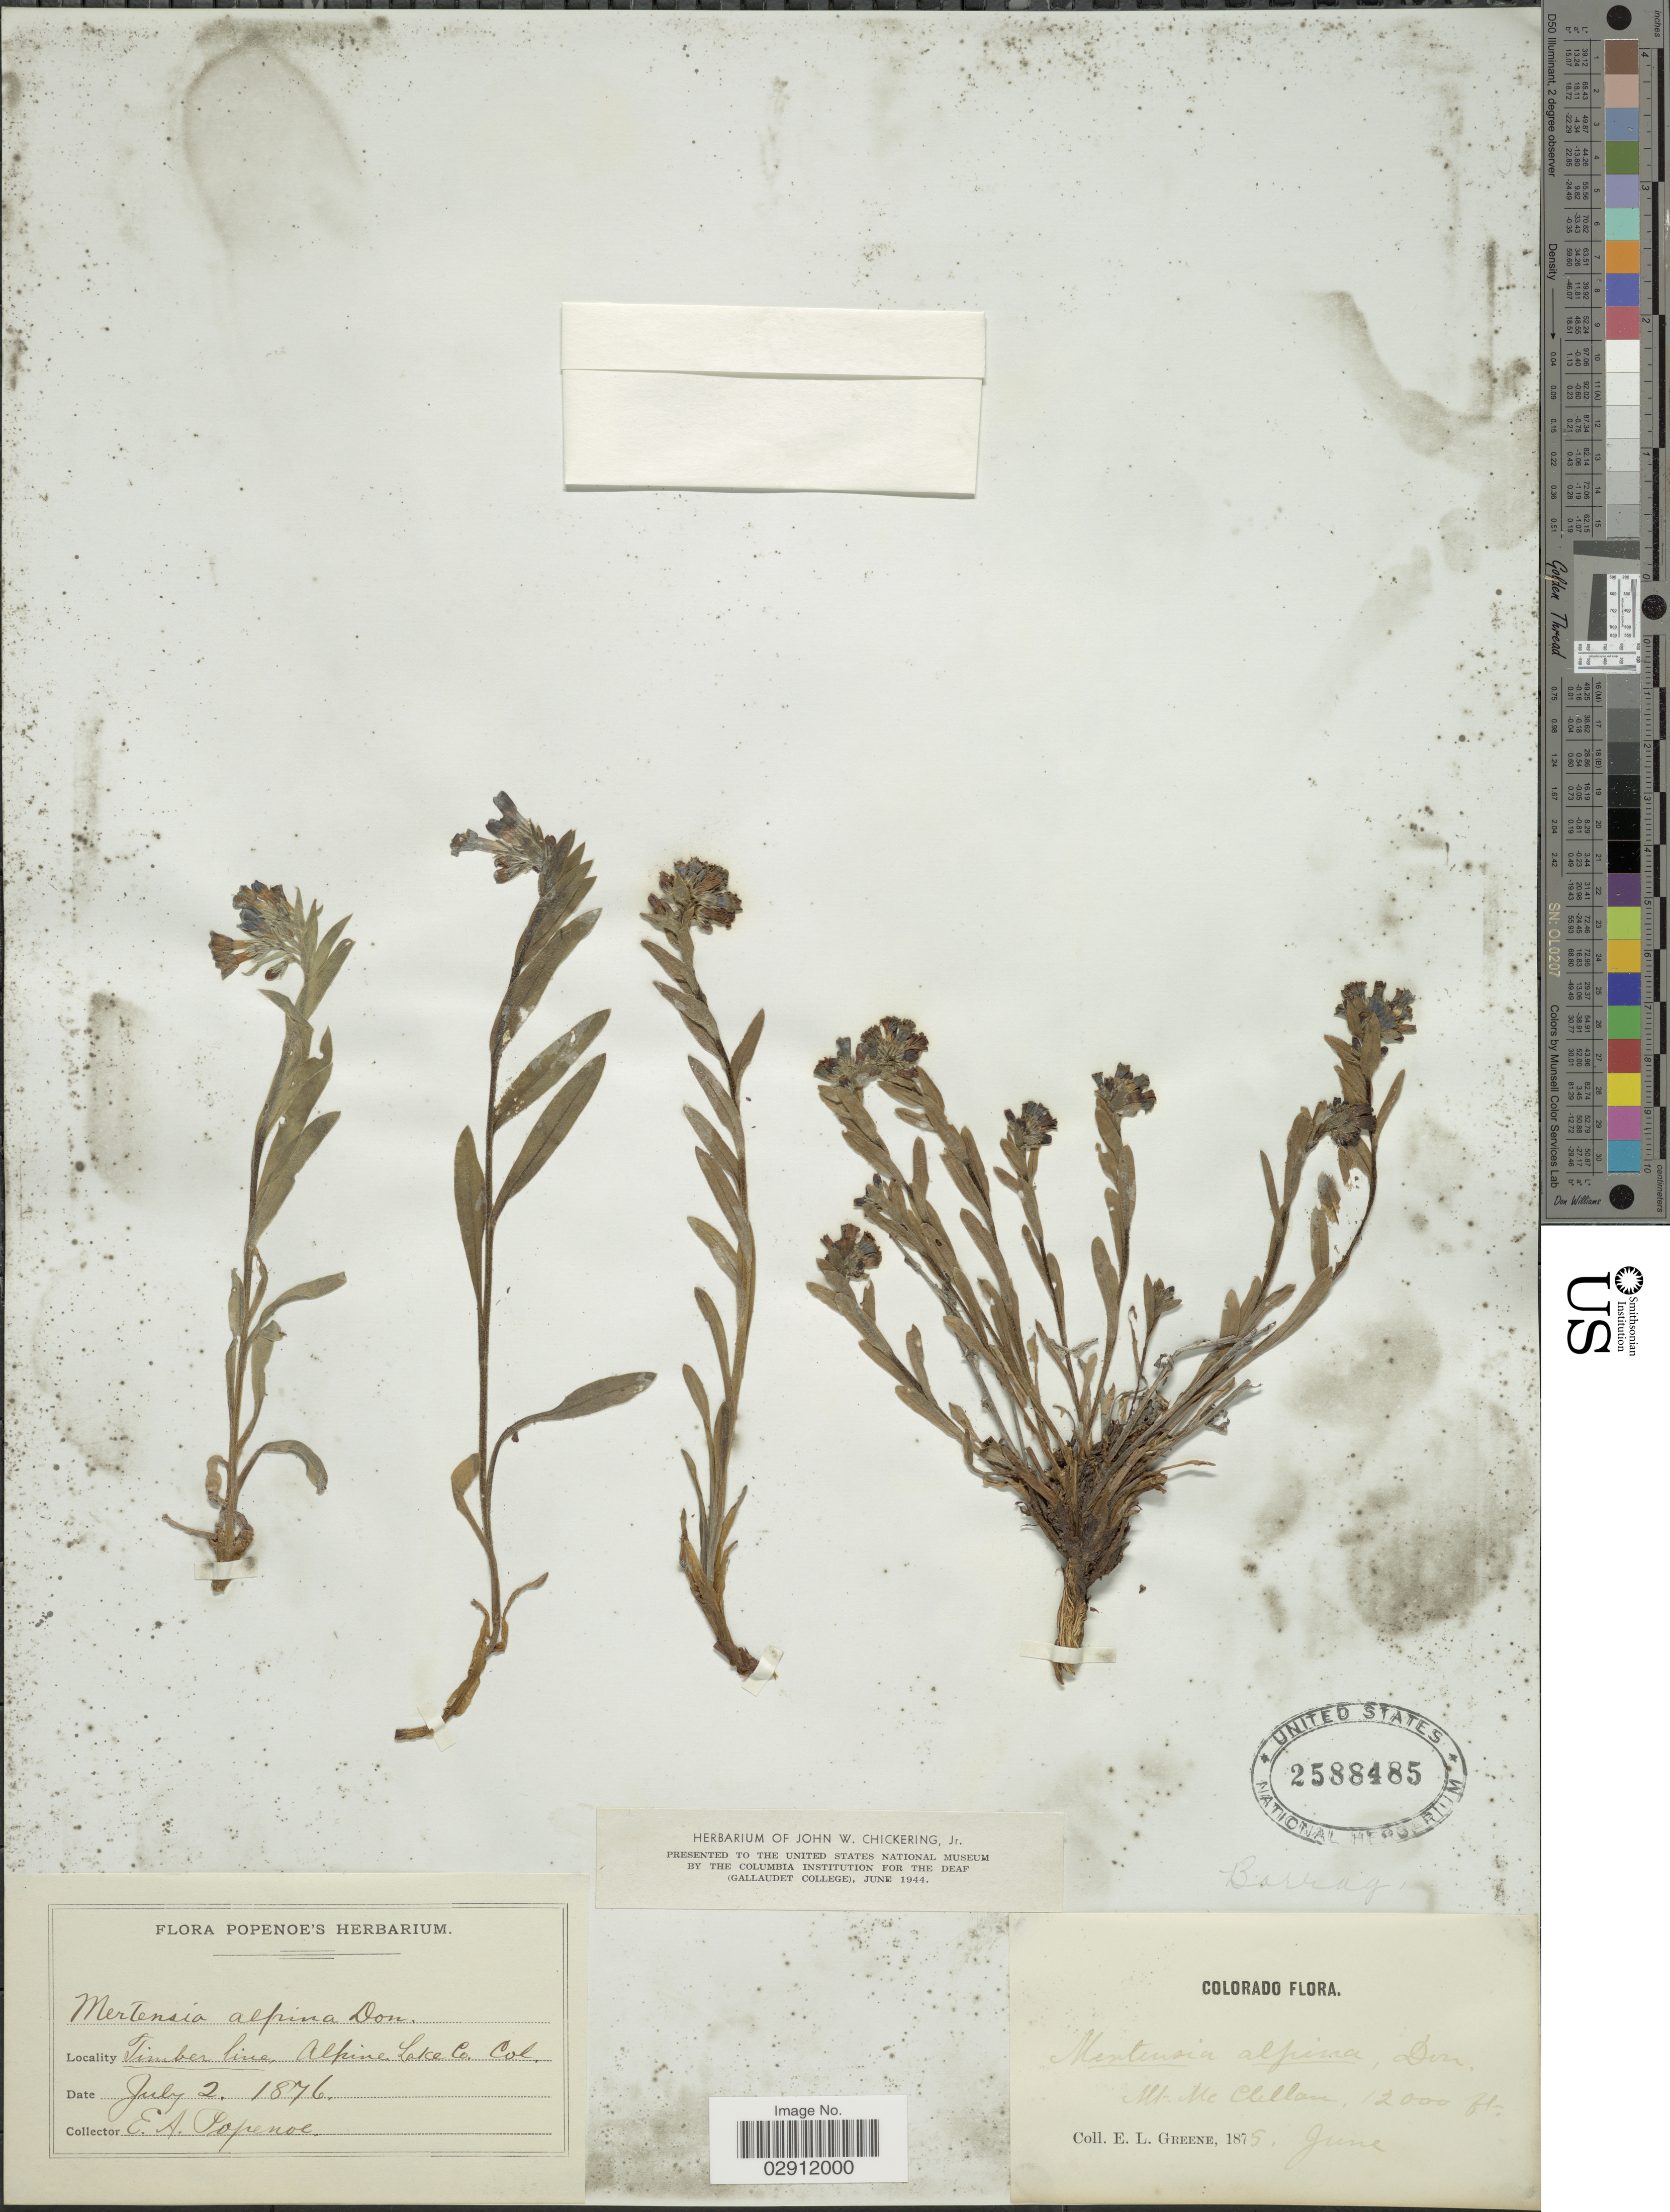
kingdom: Plantae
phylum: Tracheophyta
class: Magnoliopsida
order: Boraginales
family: Boraginaceae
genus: Mertensia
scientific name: Mertensia alpina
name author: (Torr.) G. Don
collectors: E. A. Popenoe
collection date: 1876-07-02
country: United States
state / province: Colorado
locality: Timberline, Alpine Lake Co.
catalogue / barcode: US 2588485-2